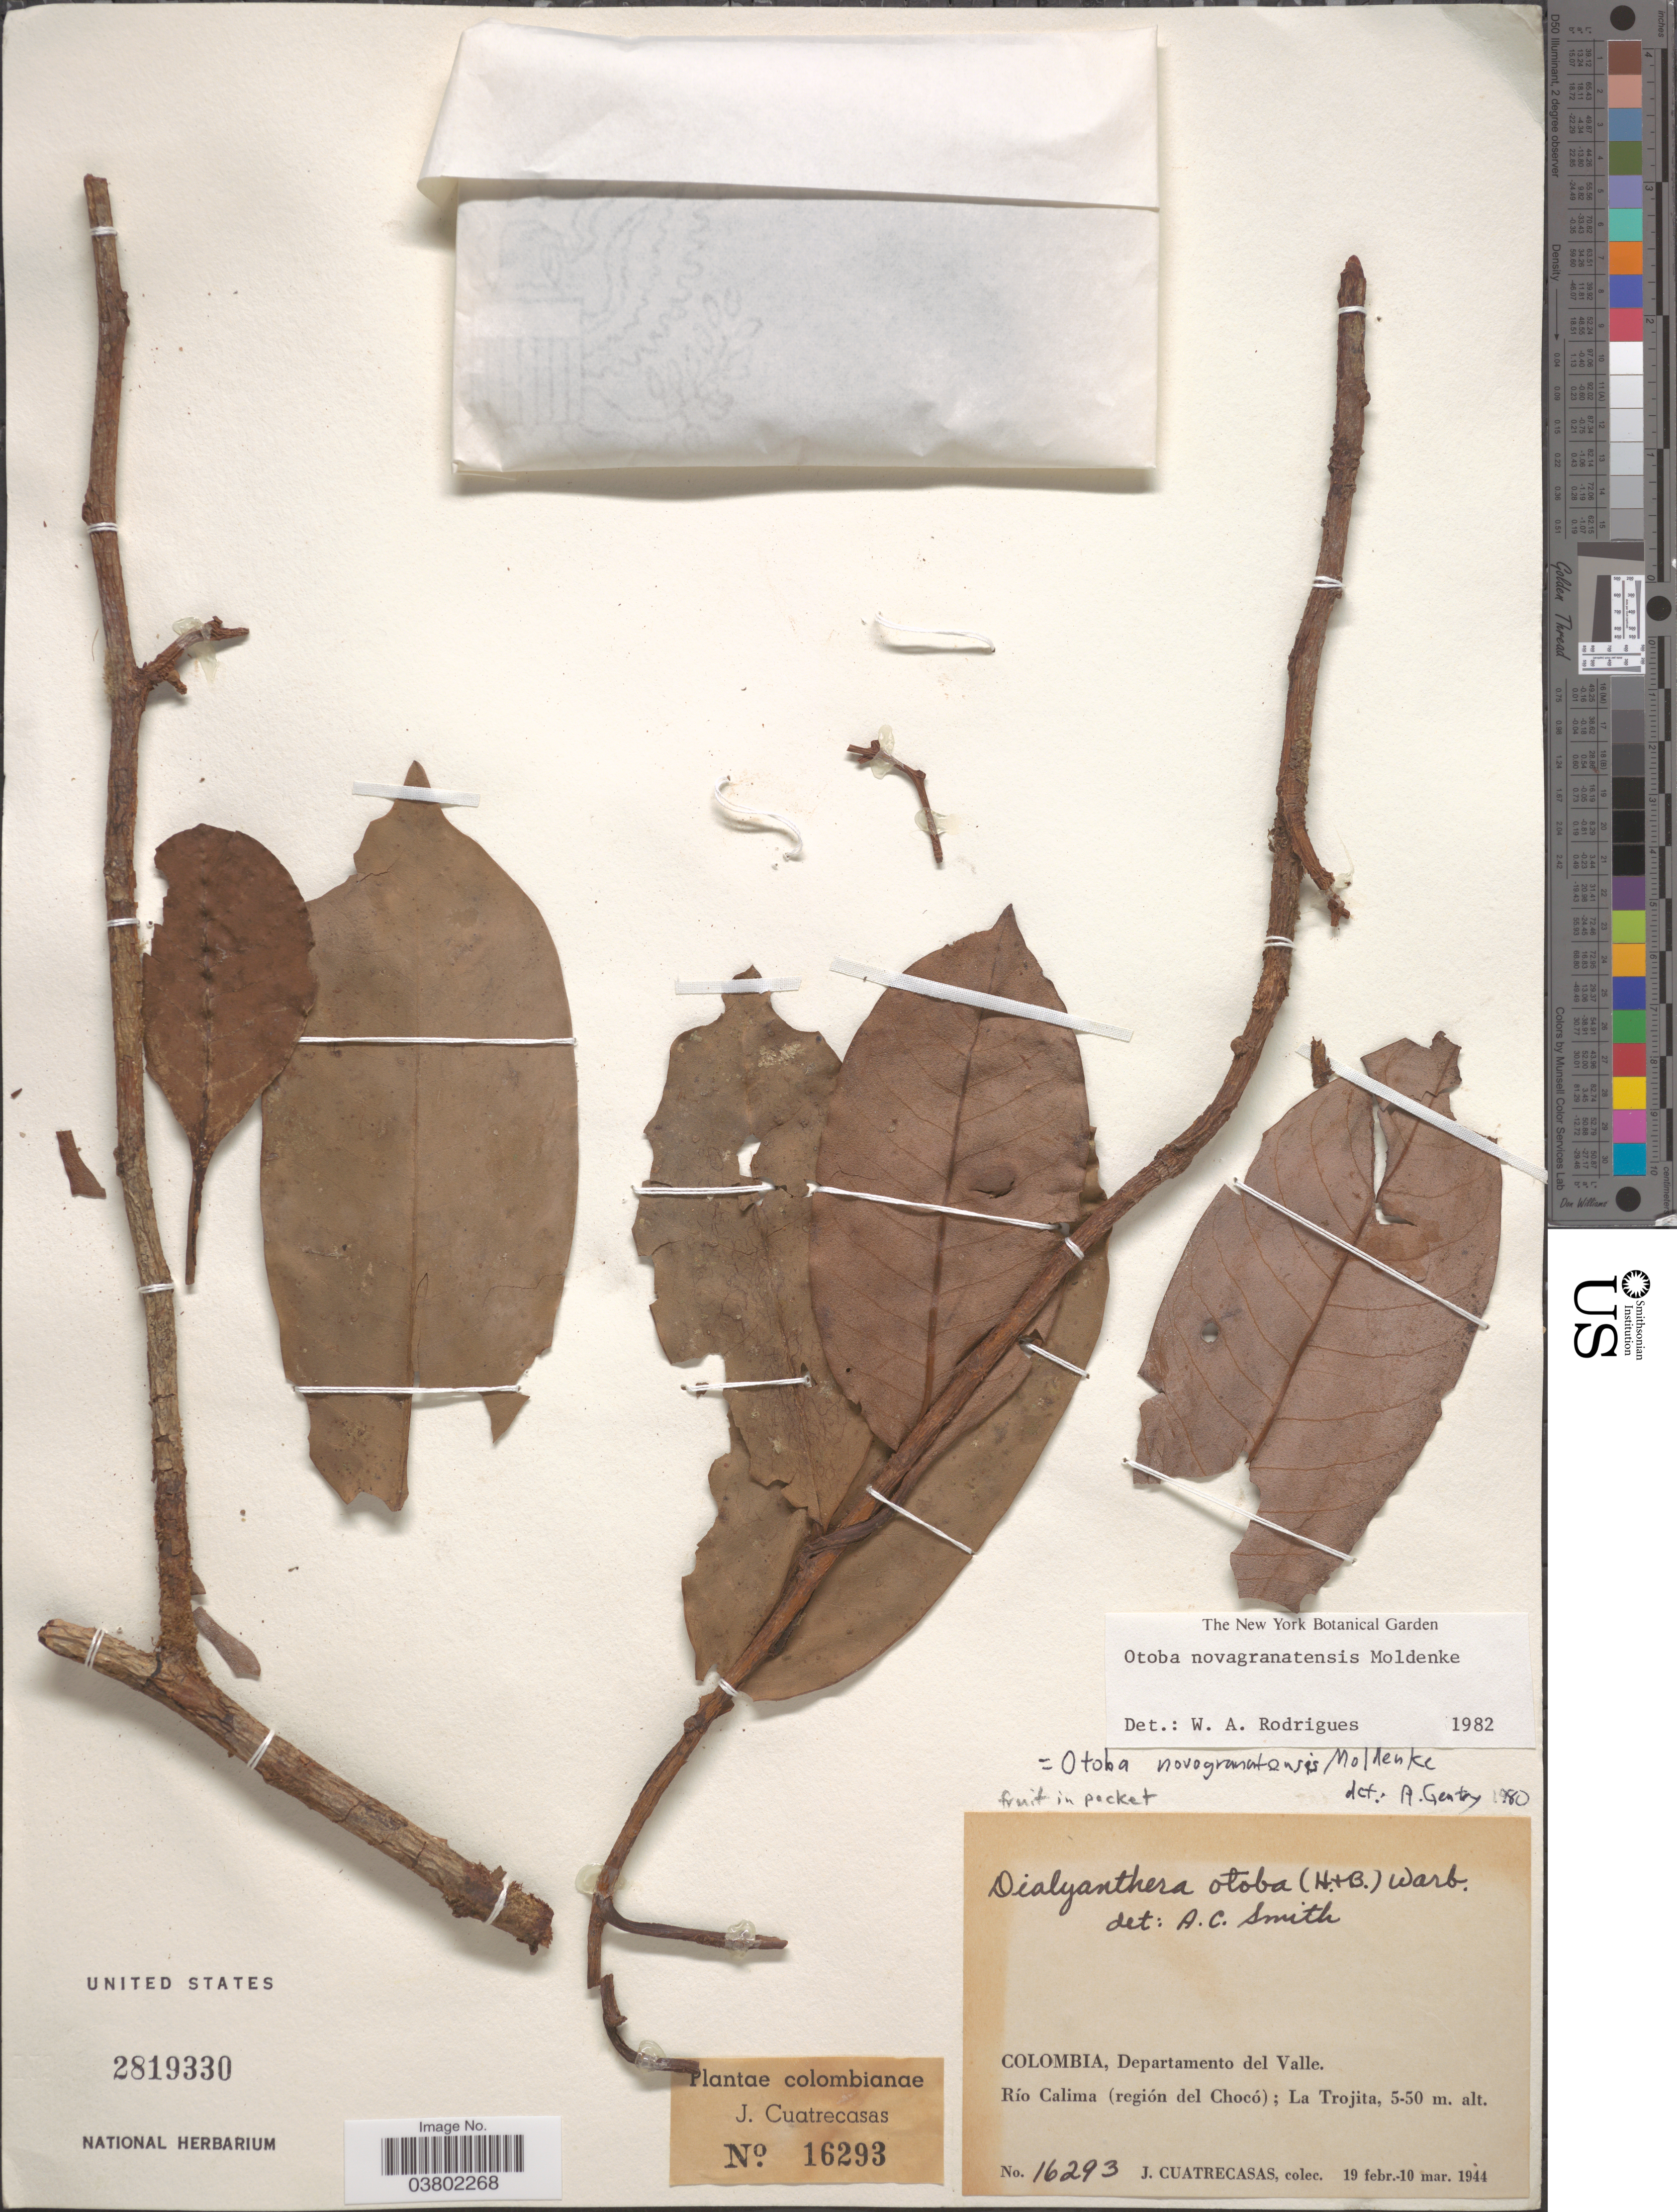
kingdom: Plantae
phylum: Tracheophyta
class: Magnoliopsida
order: Magnoliales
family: Myristicaceae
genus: Otoba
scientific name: Otoba novogranatensis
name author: Moldenke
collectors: J. Cuatrecasas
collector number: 16293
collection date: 1944-02-19/1944-03-10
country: Colombia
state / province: Valle del Cauca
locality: Departamento del Valle. Río Calima (región del Chocó); La Trojita.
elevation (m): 5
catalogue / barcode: US 2819330